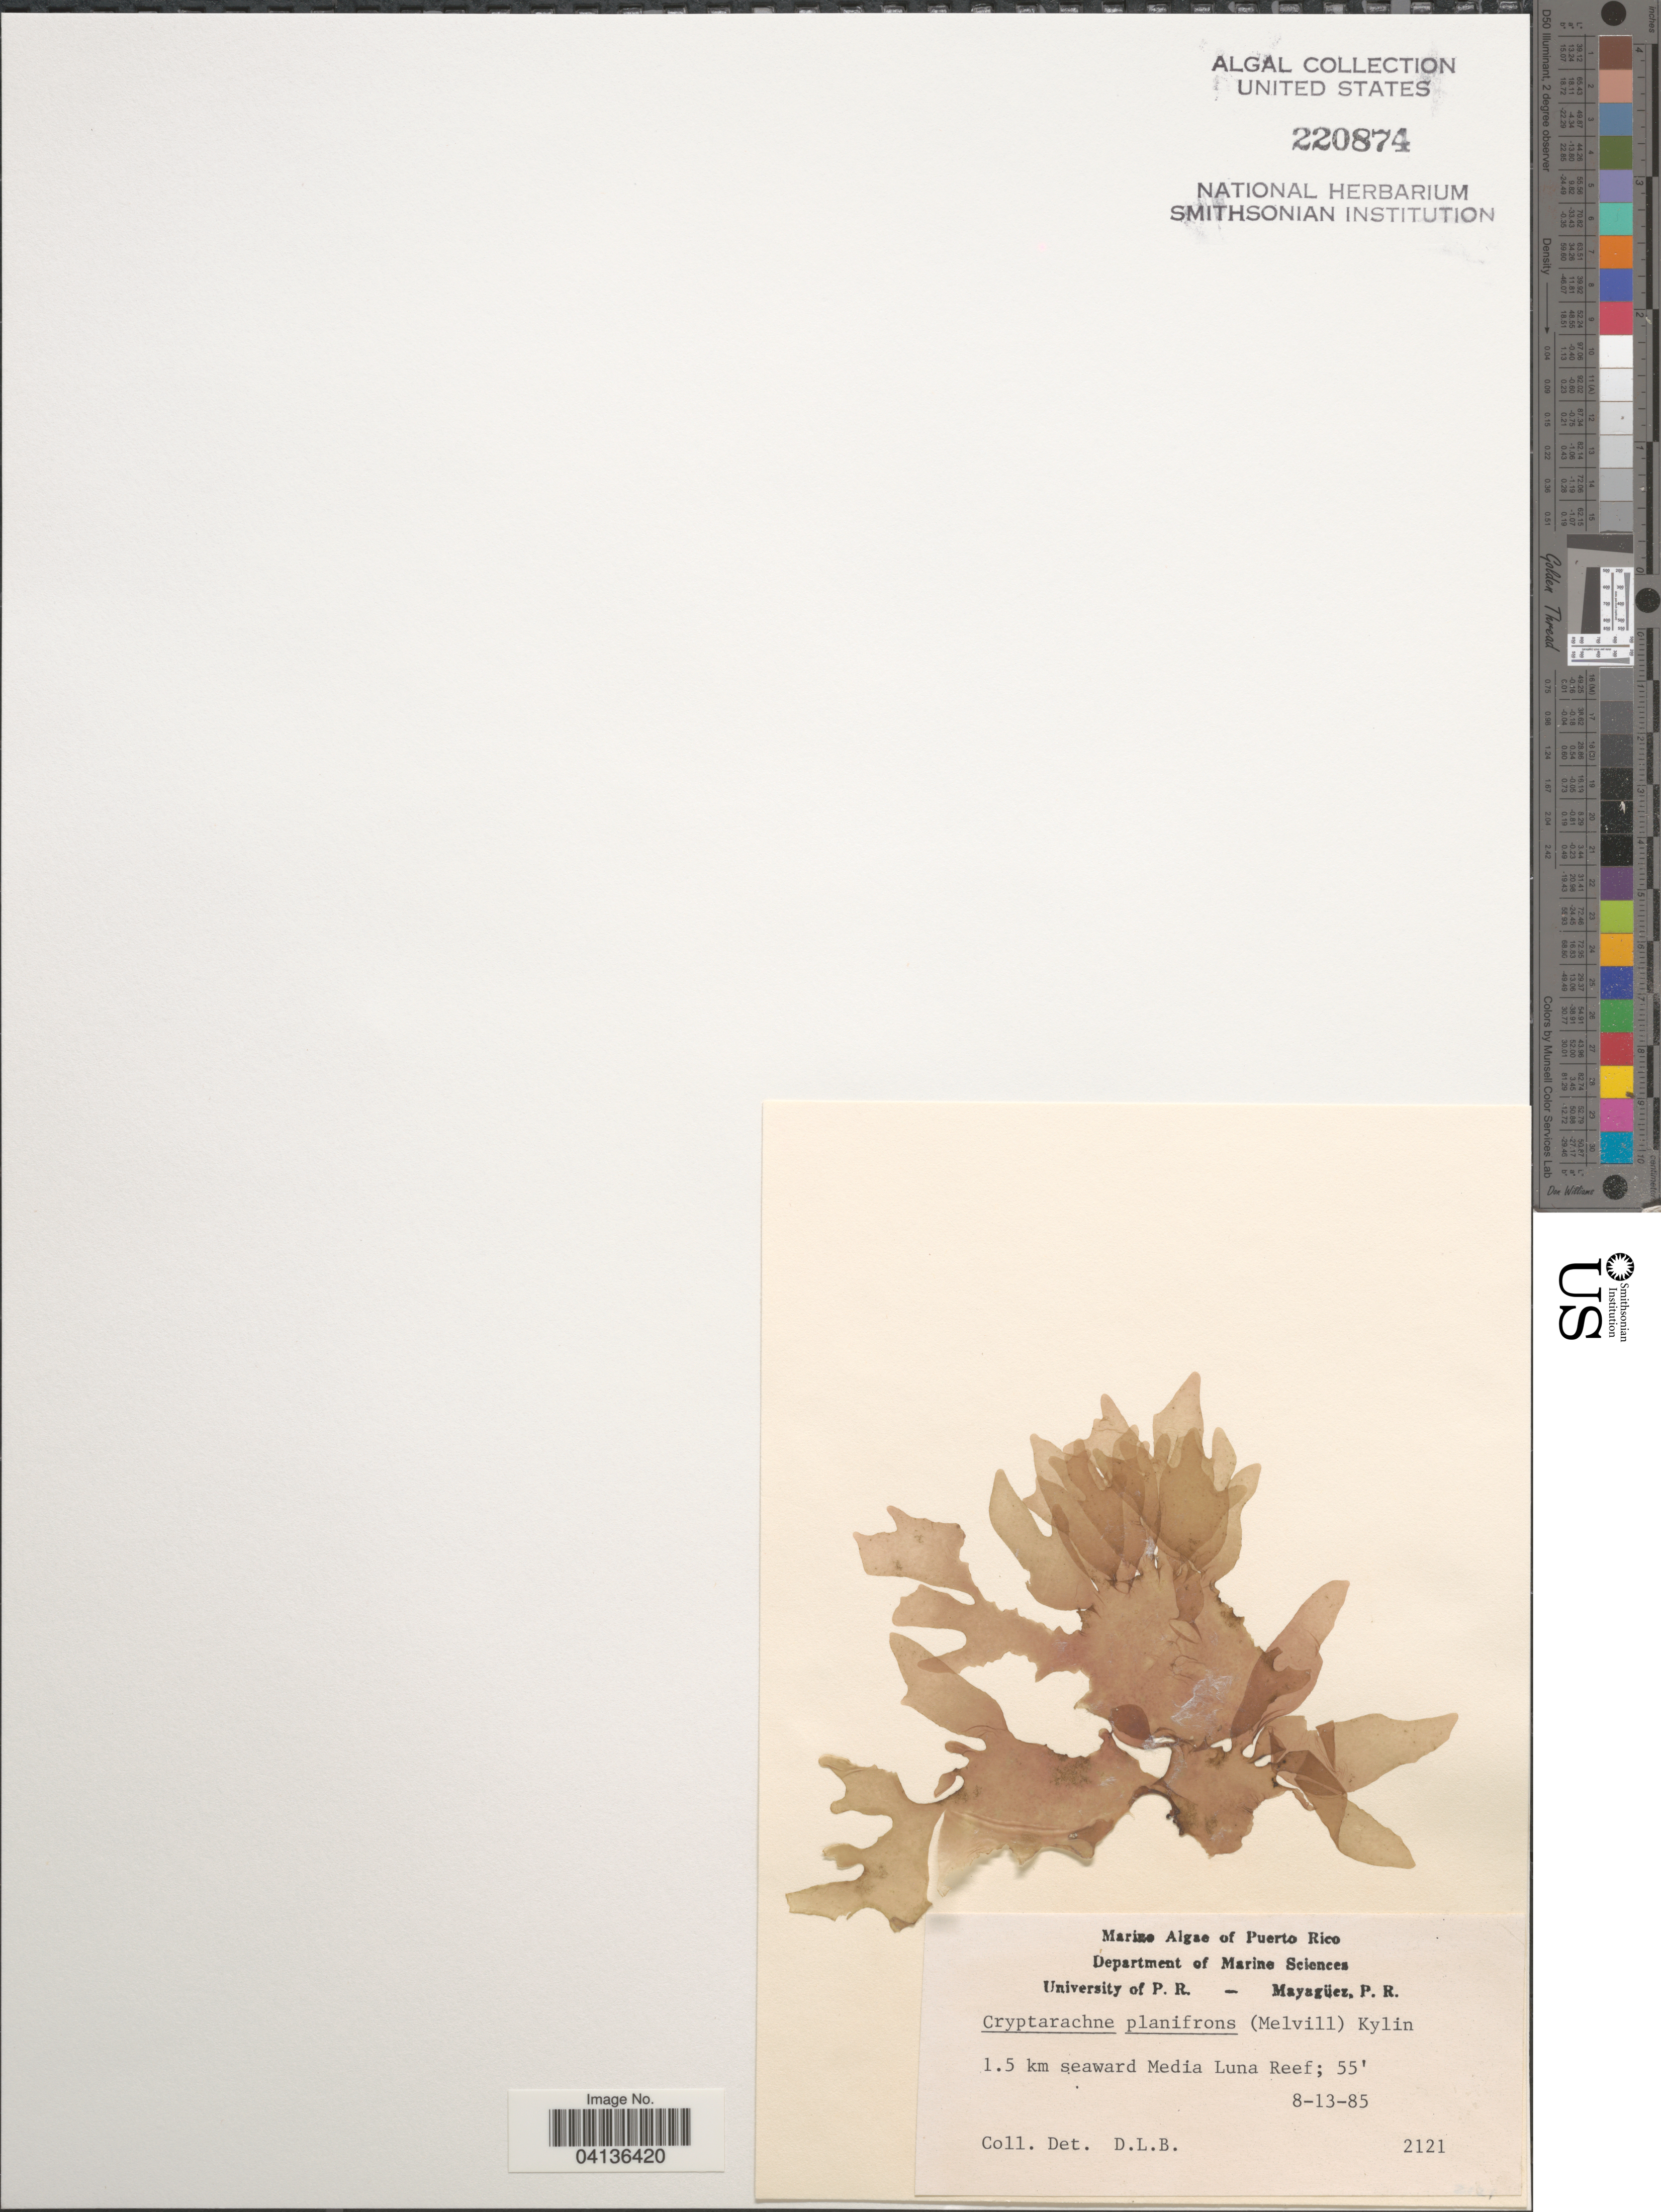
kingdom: Plantae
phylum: Rhodophyta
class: Florideophyceae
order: Rhodymeniales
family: Rhodymeniaceae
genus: Chrysymenia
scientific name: Chrysymenia planifrons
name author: (Melvill) J. Agardh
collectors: D. L. B.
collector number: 2121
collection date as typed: Transcribed d/m/y: 13/8/85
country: Puerto Rico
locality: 1.5 km seaward Media Luna Reef.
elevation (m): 17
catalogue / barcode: US 220874